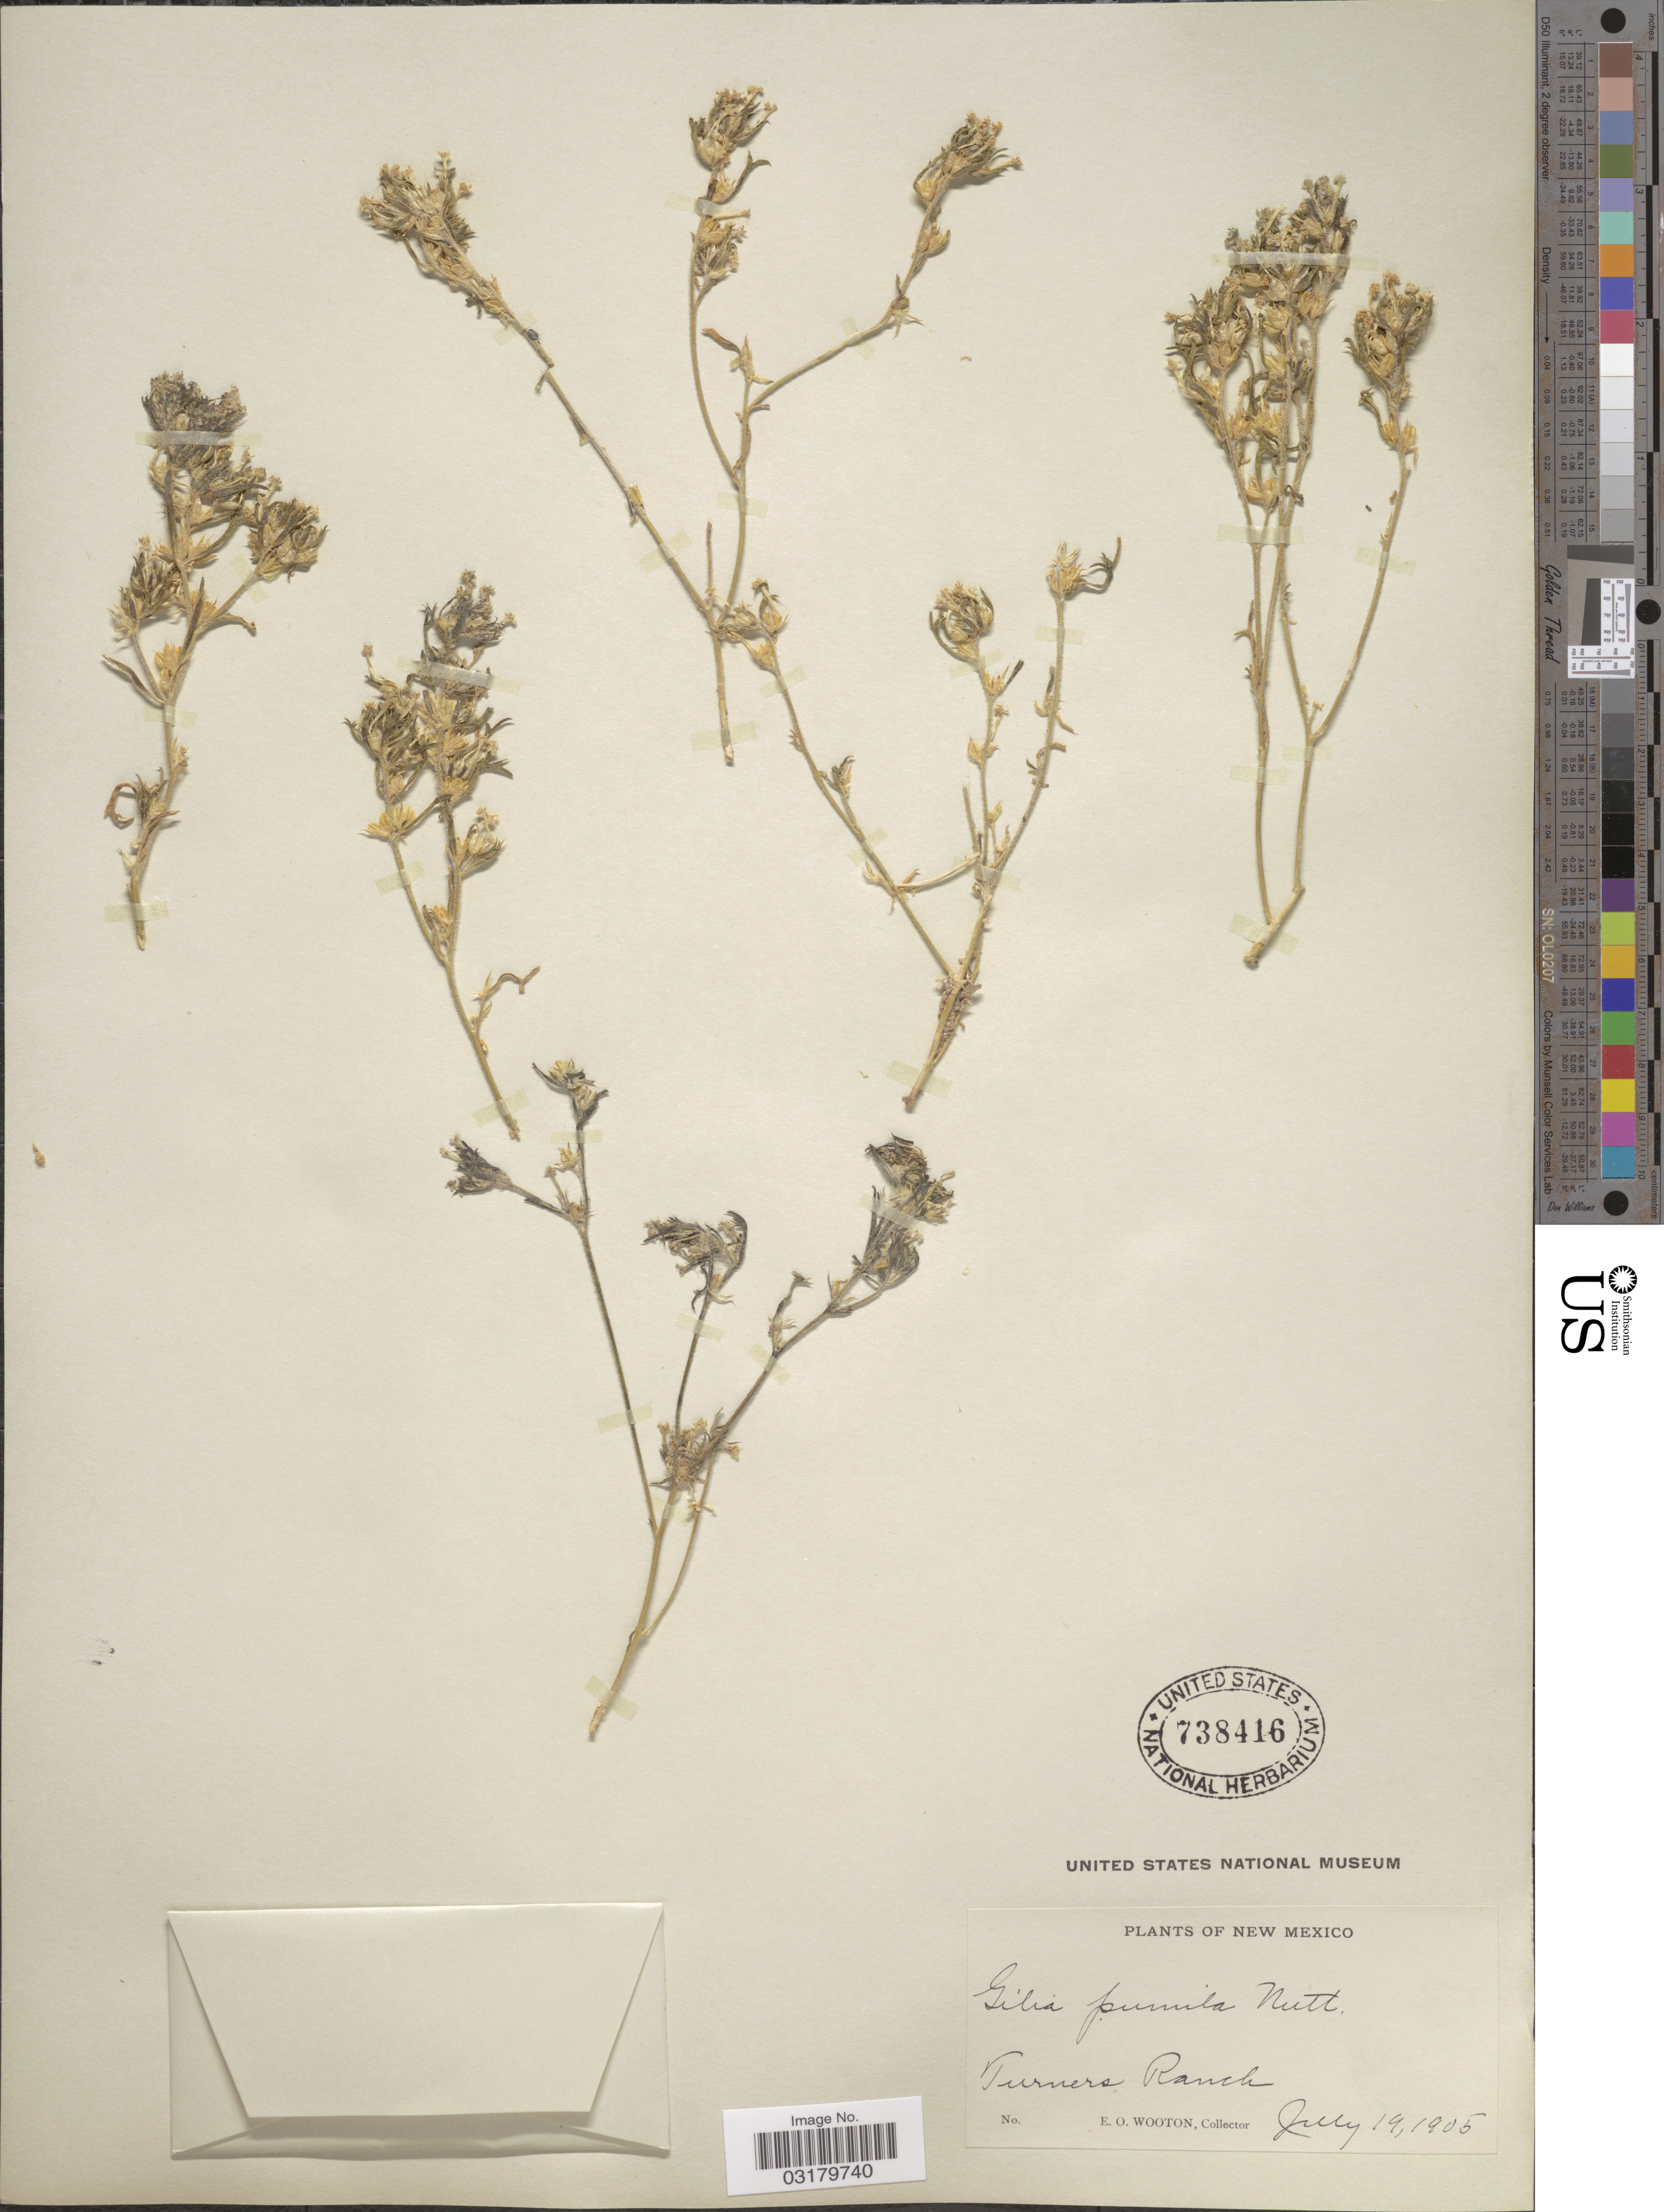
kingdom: Plantae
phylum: Tracheophyta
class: Magnoliopsida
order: Ericales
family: Polemoniaceae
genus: Ipomopsis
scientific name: Ipomopsis pumila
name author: (Nutt.) V.E. Grant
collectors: E. O. Wooton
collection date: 1905-07-19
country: United States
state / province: New Mexico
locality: Turners Ranch.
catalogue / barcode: US 738416